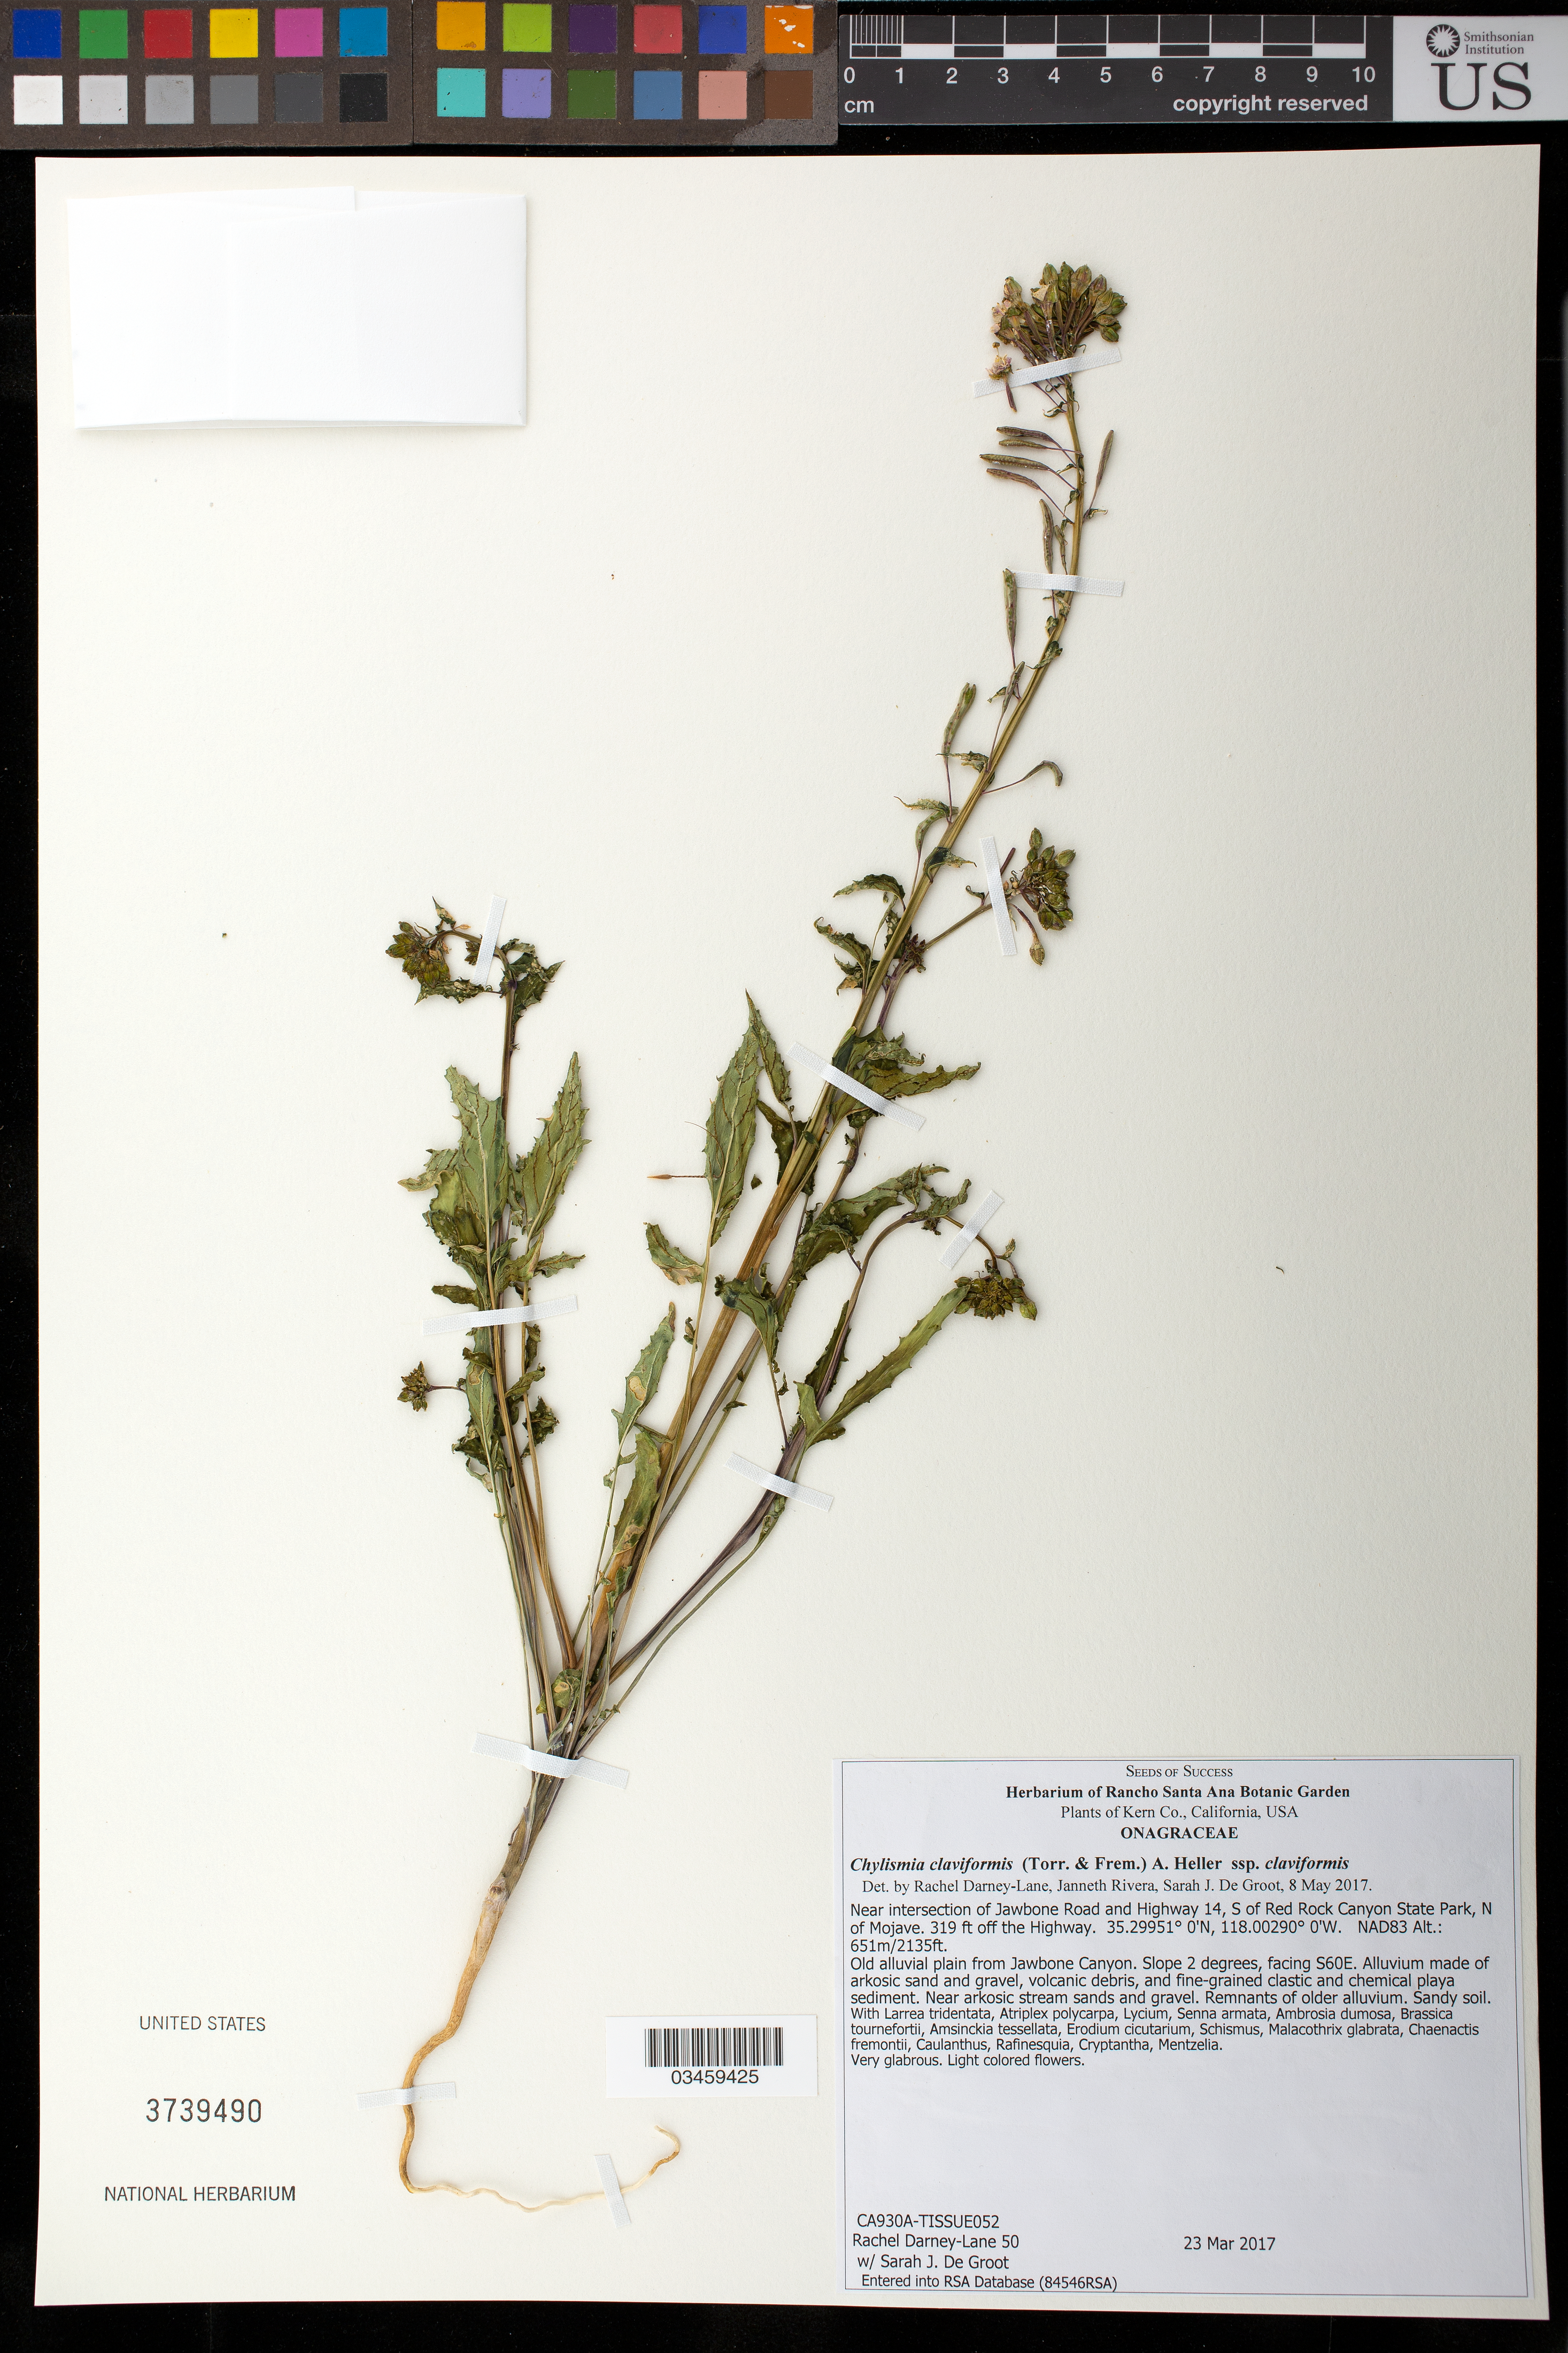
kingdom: Plantae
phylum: Tracheophyta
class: Magnoliopsida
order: Myrtales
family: Onagraceae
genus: Chylismia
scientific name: Chylismia claviformis subsp. claviformis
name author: (Torr. & Frém.) A. Heller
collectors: R. Darney-Lane & S. De Groot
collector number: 50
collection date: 2017-03-23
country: United States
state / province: California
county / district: Kern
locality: Near intersection of Jawbone Rd and Hwy 14, S of Red Rock Canyon State Park, N of Mojave, 319 ft off the Hwy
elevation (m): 651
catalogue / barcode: US 3739490